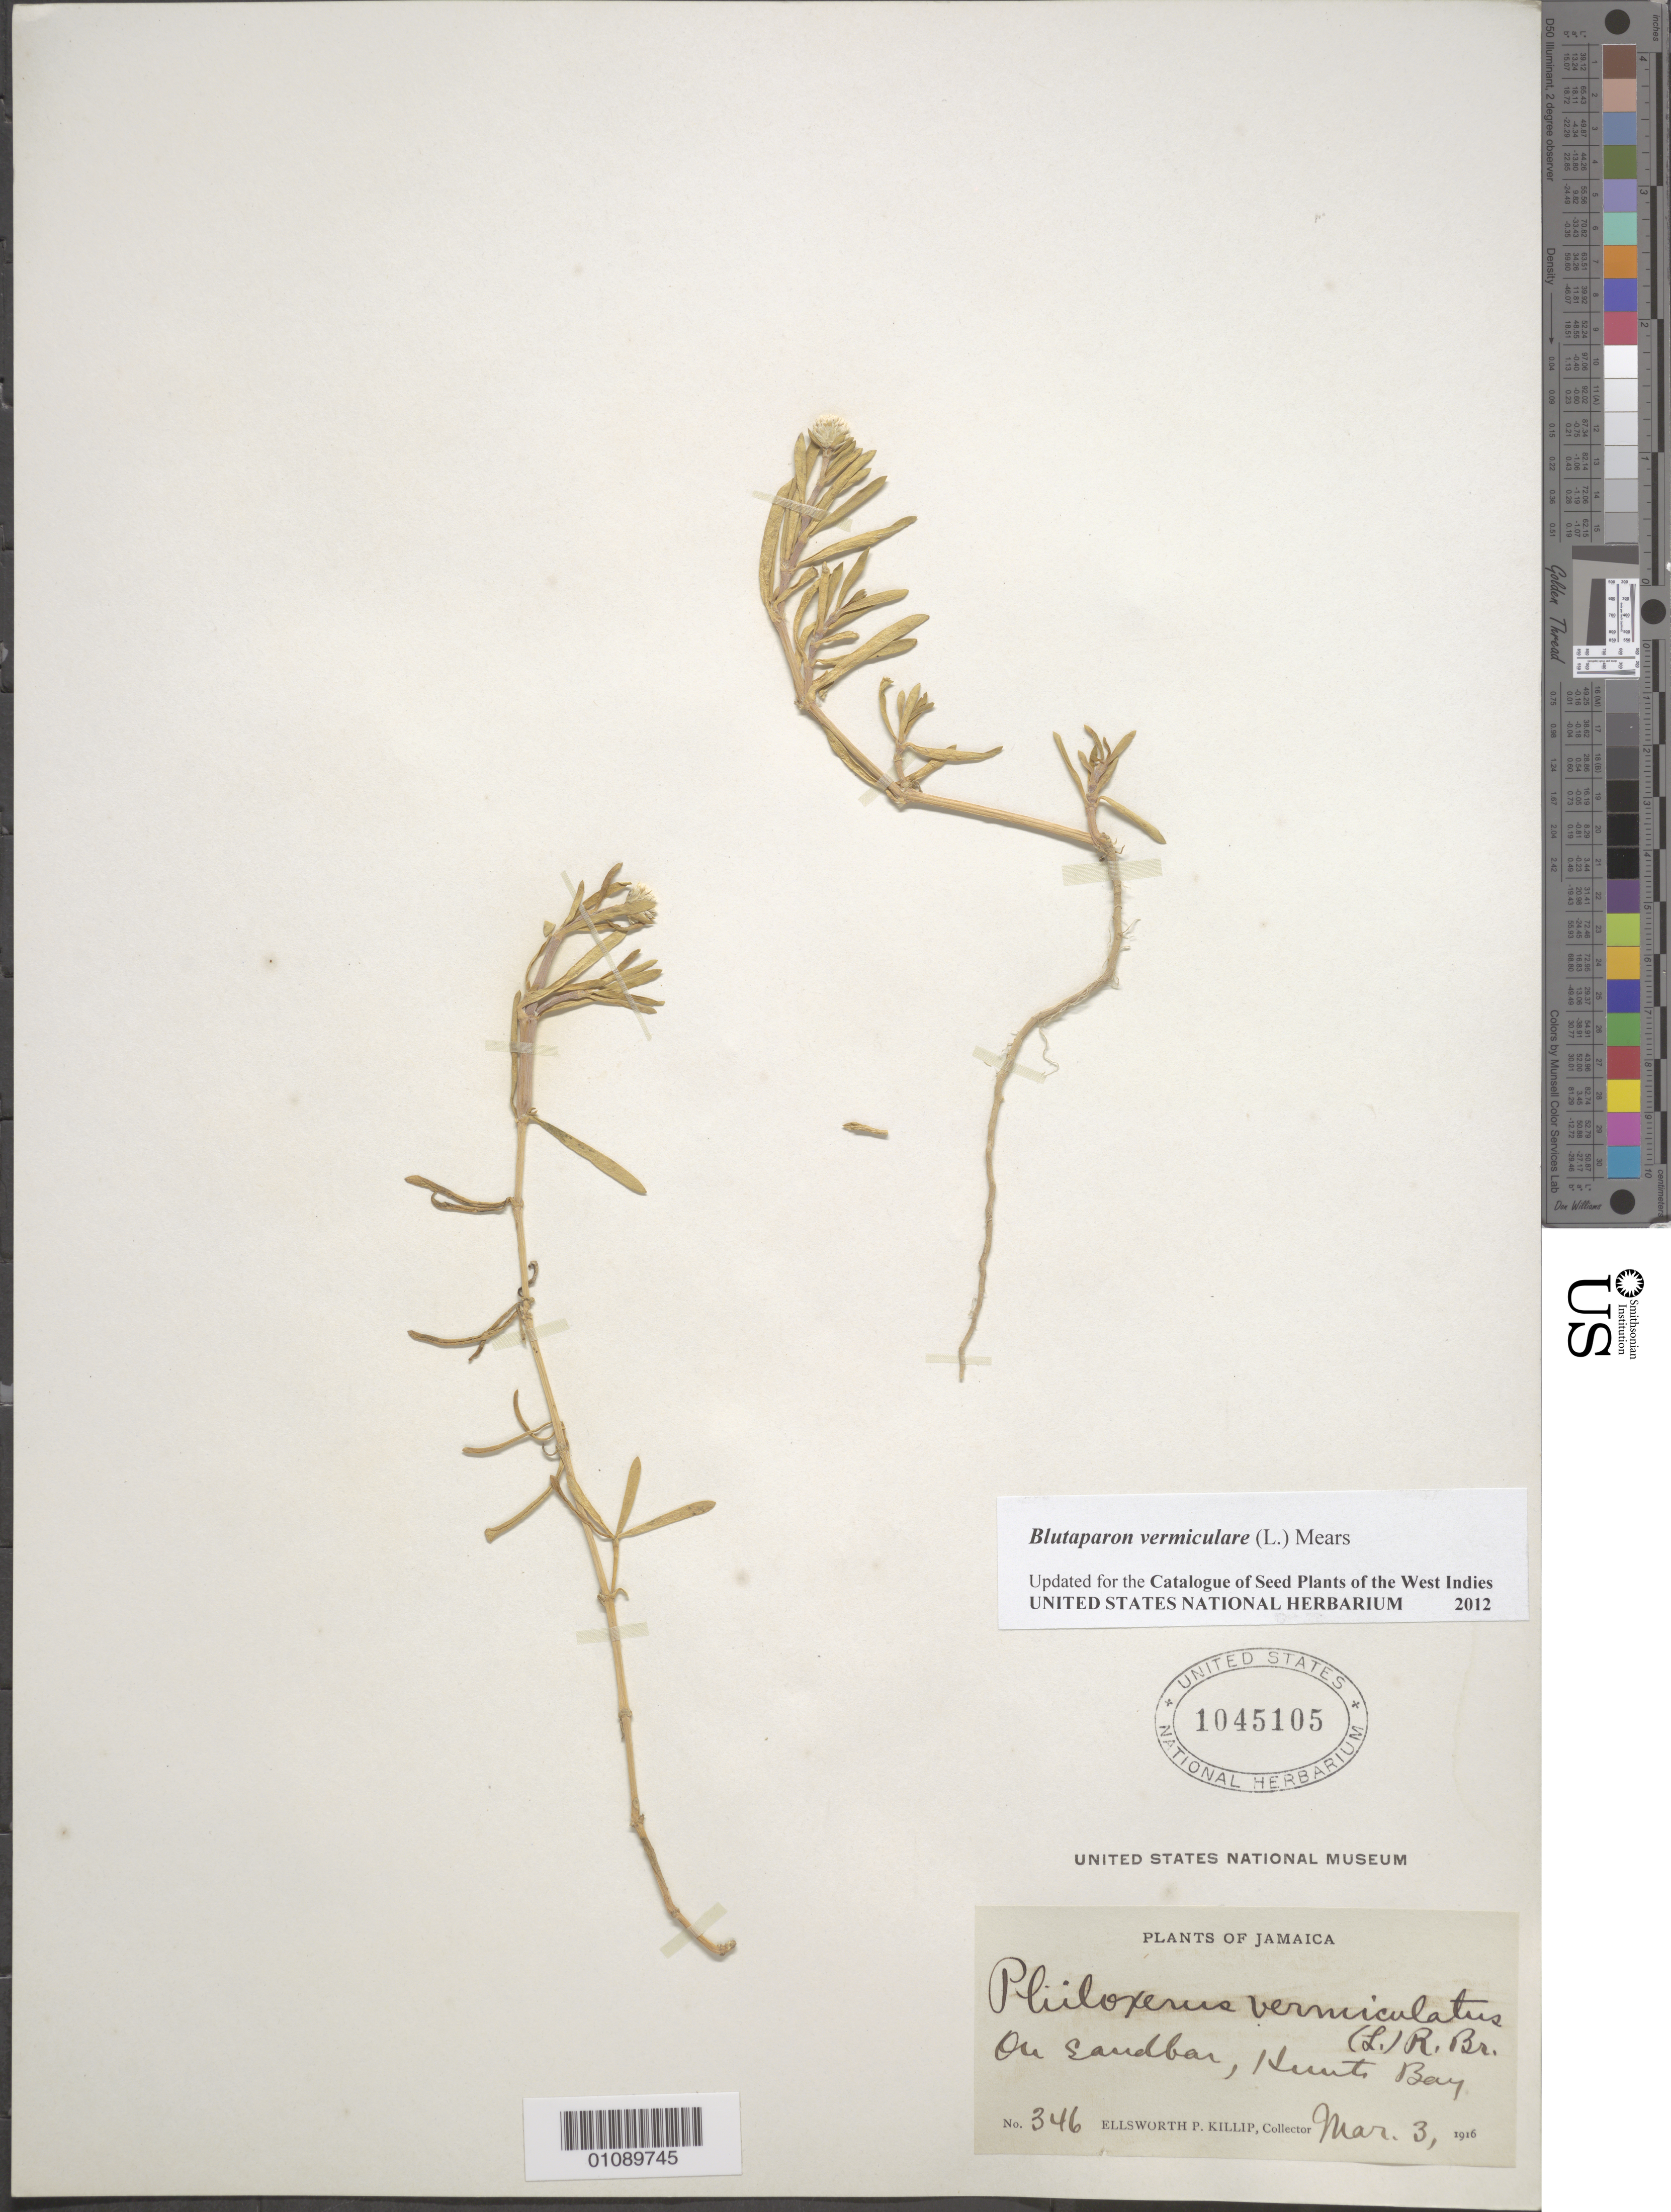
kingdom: Plantae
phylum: Tracheophyta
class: Magnoliopsida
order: Caryophyllales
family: Amaranthaceae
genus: Gomphrena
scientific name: Gomphrena vermicularis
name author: L.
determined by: Strong, Mark T., (BOT), Smithsonian Institution - National Museum of Natural History (UNITED STATES)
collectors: E. P. Killip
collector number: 346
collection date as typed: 03 Mar 1916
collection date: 1916-03-03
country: Jamaica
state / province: Saint Andrew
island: Jamaica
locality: Hunts Bay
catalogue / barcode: US 1045105